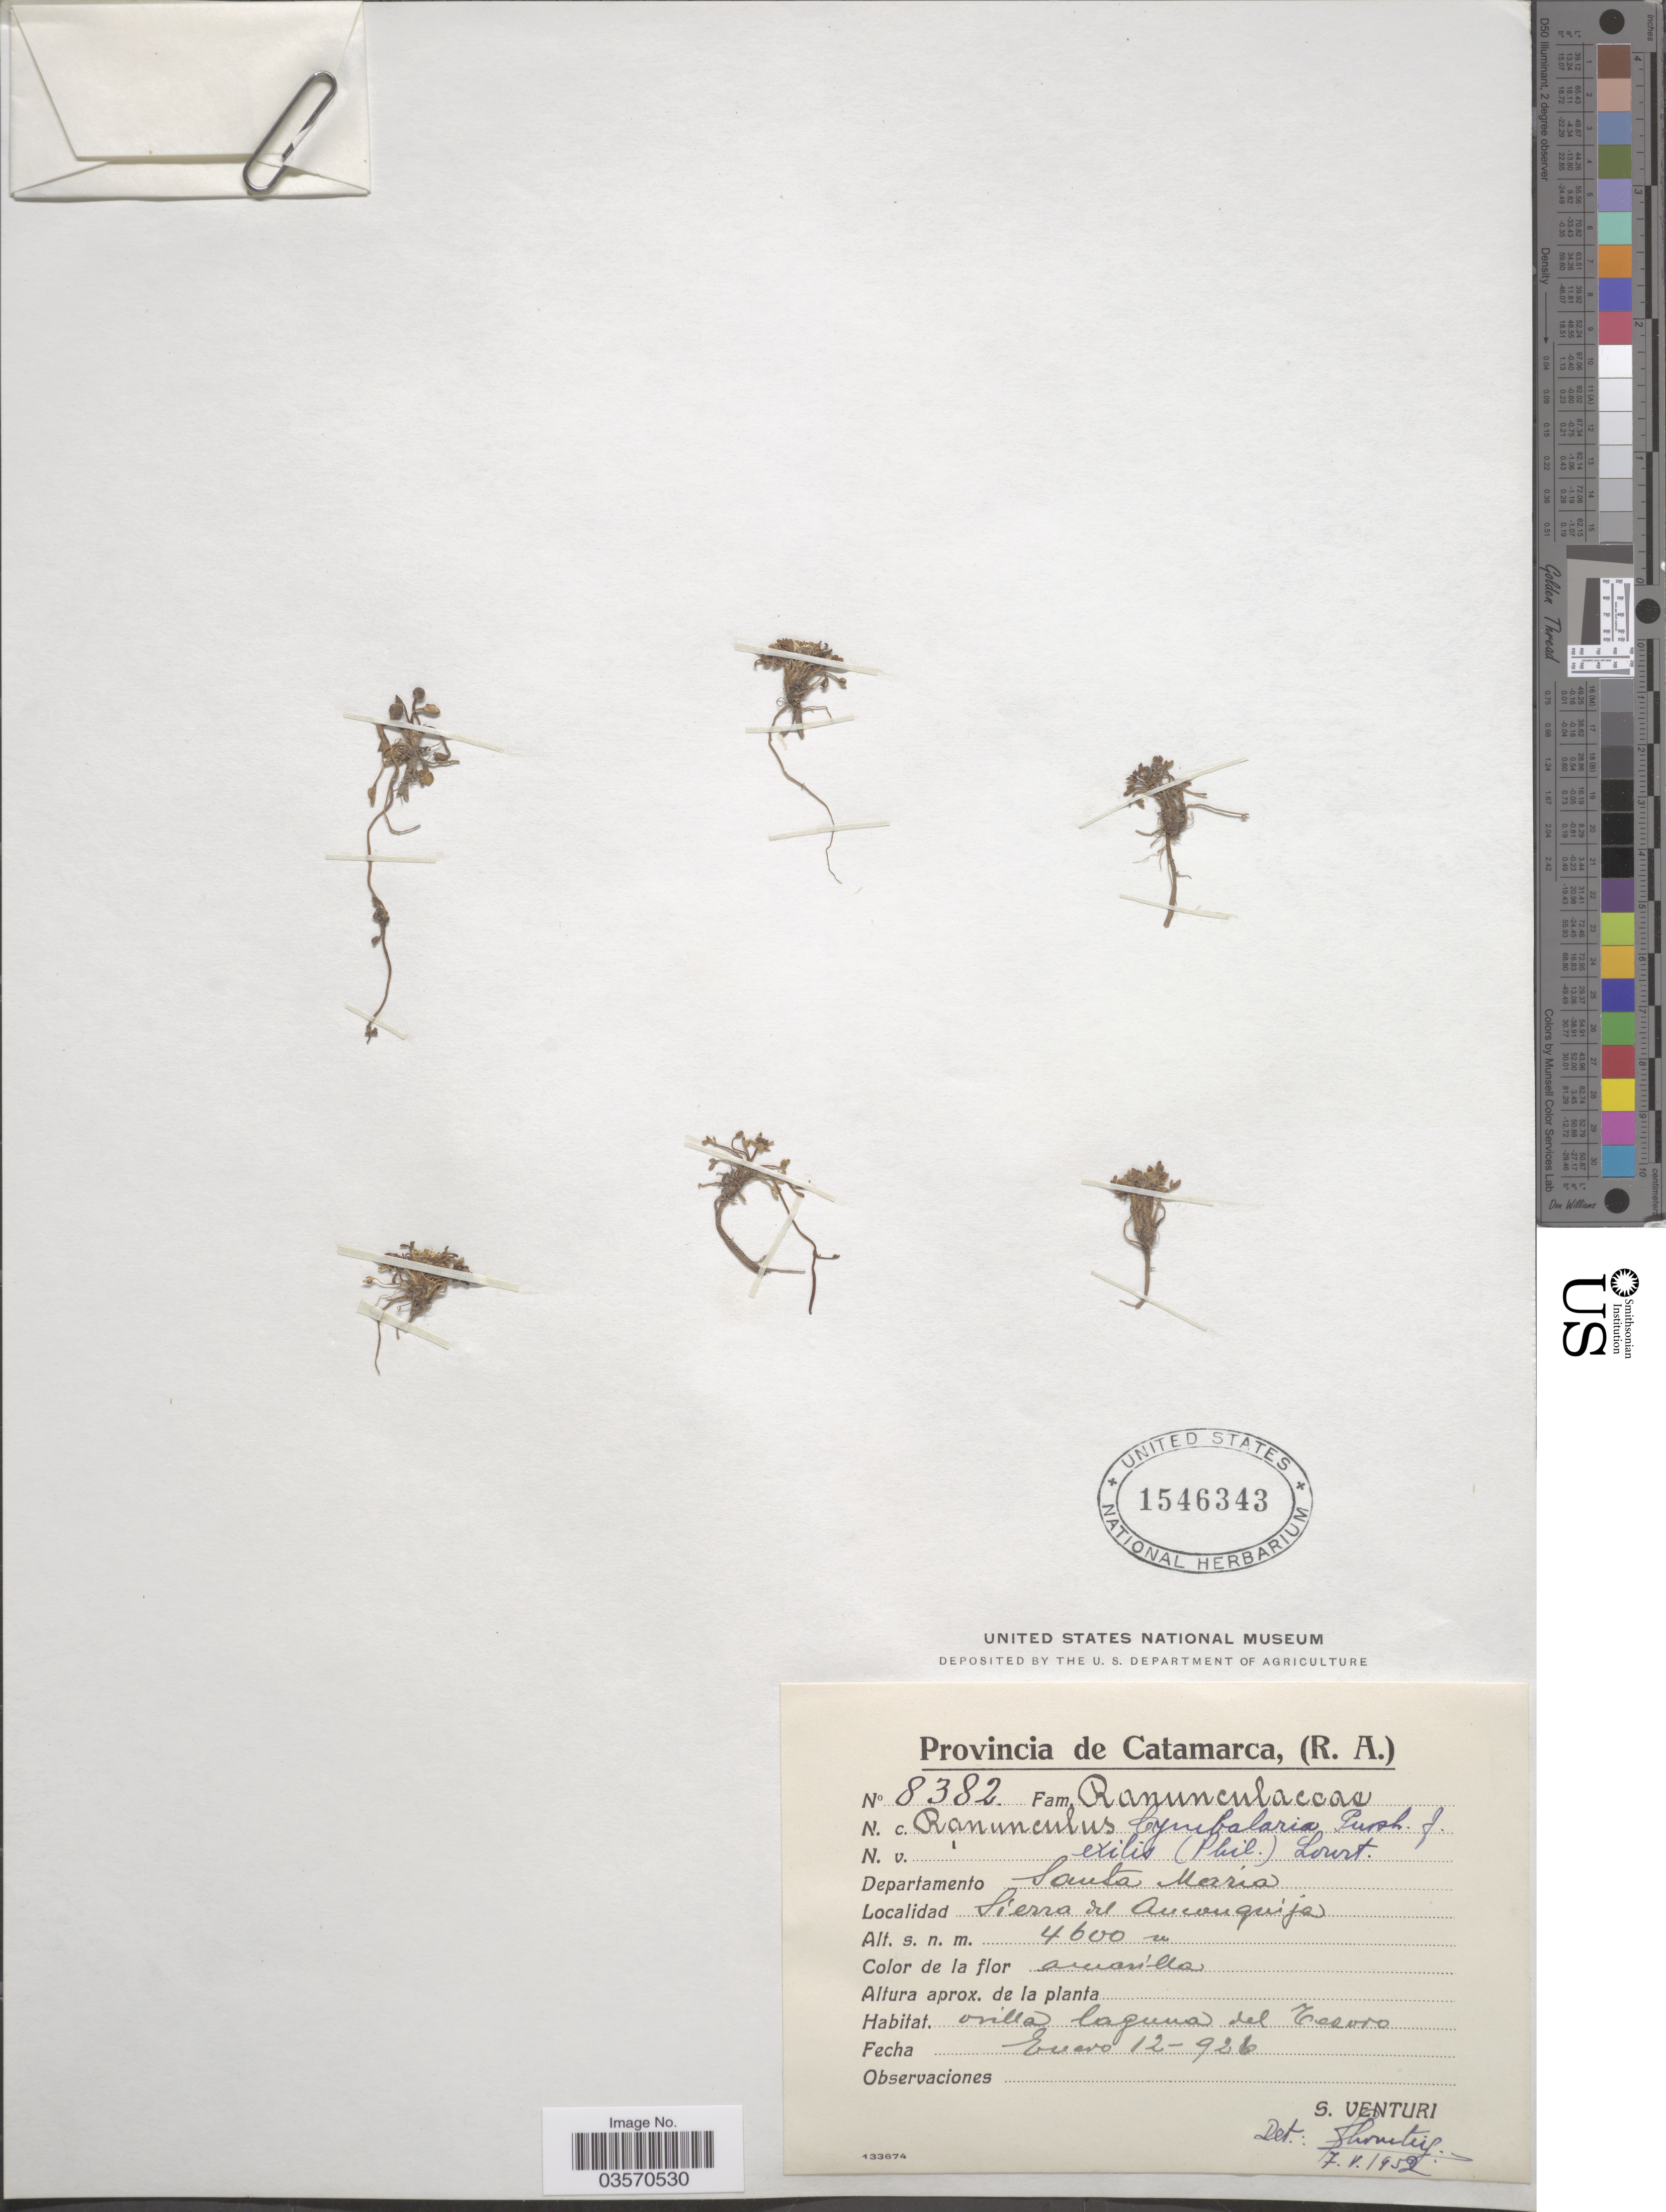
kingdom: Plantae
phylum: Tracheophyta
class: Magnoliopsida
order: Ranunculales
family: Ranunculaceae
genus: Halerpestes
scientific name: Halerpestes cymbalaria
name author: (Pursh) Greene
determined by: Strong, M. T., (US), Smithsonian Institution - National Museum of Natural History (UNITED STATES)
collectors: S. Venturi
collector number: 8382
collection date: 1926-01-12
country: Argentina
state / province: Catamarca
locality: Departamento Santa Maria. Sierra del Anconquija.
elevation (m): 4600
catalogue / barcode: US 1546343